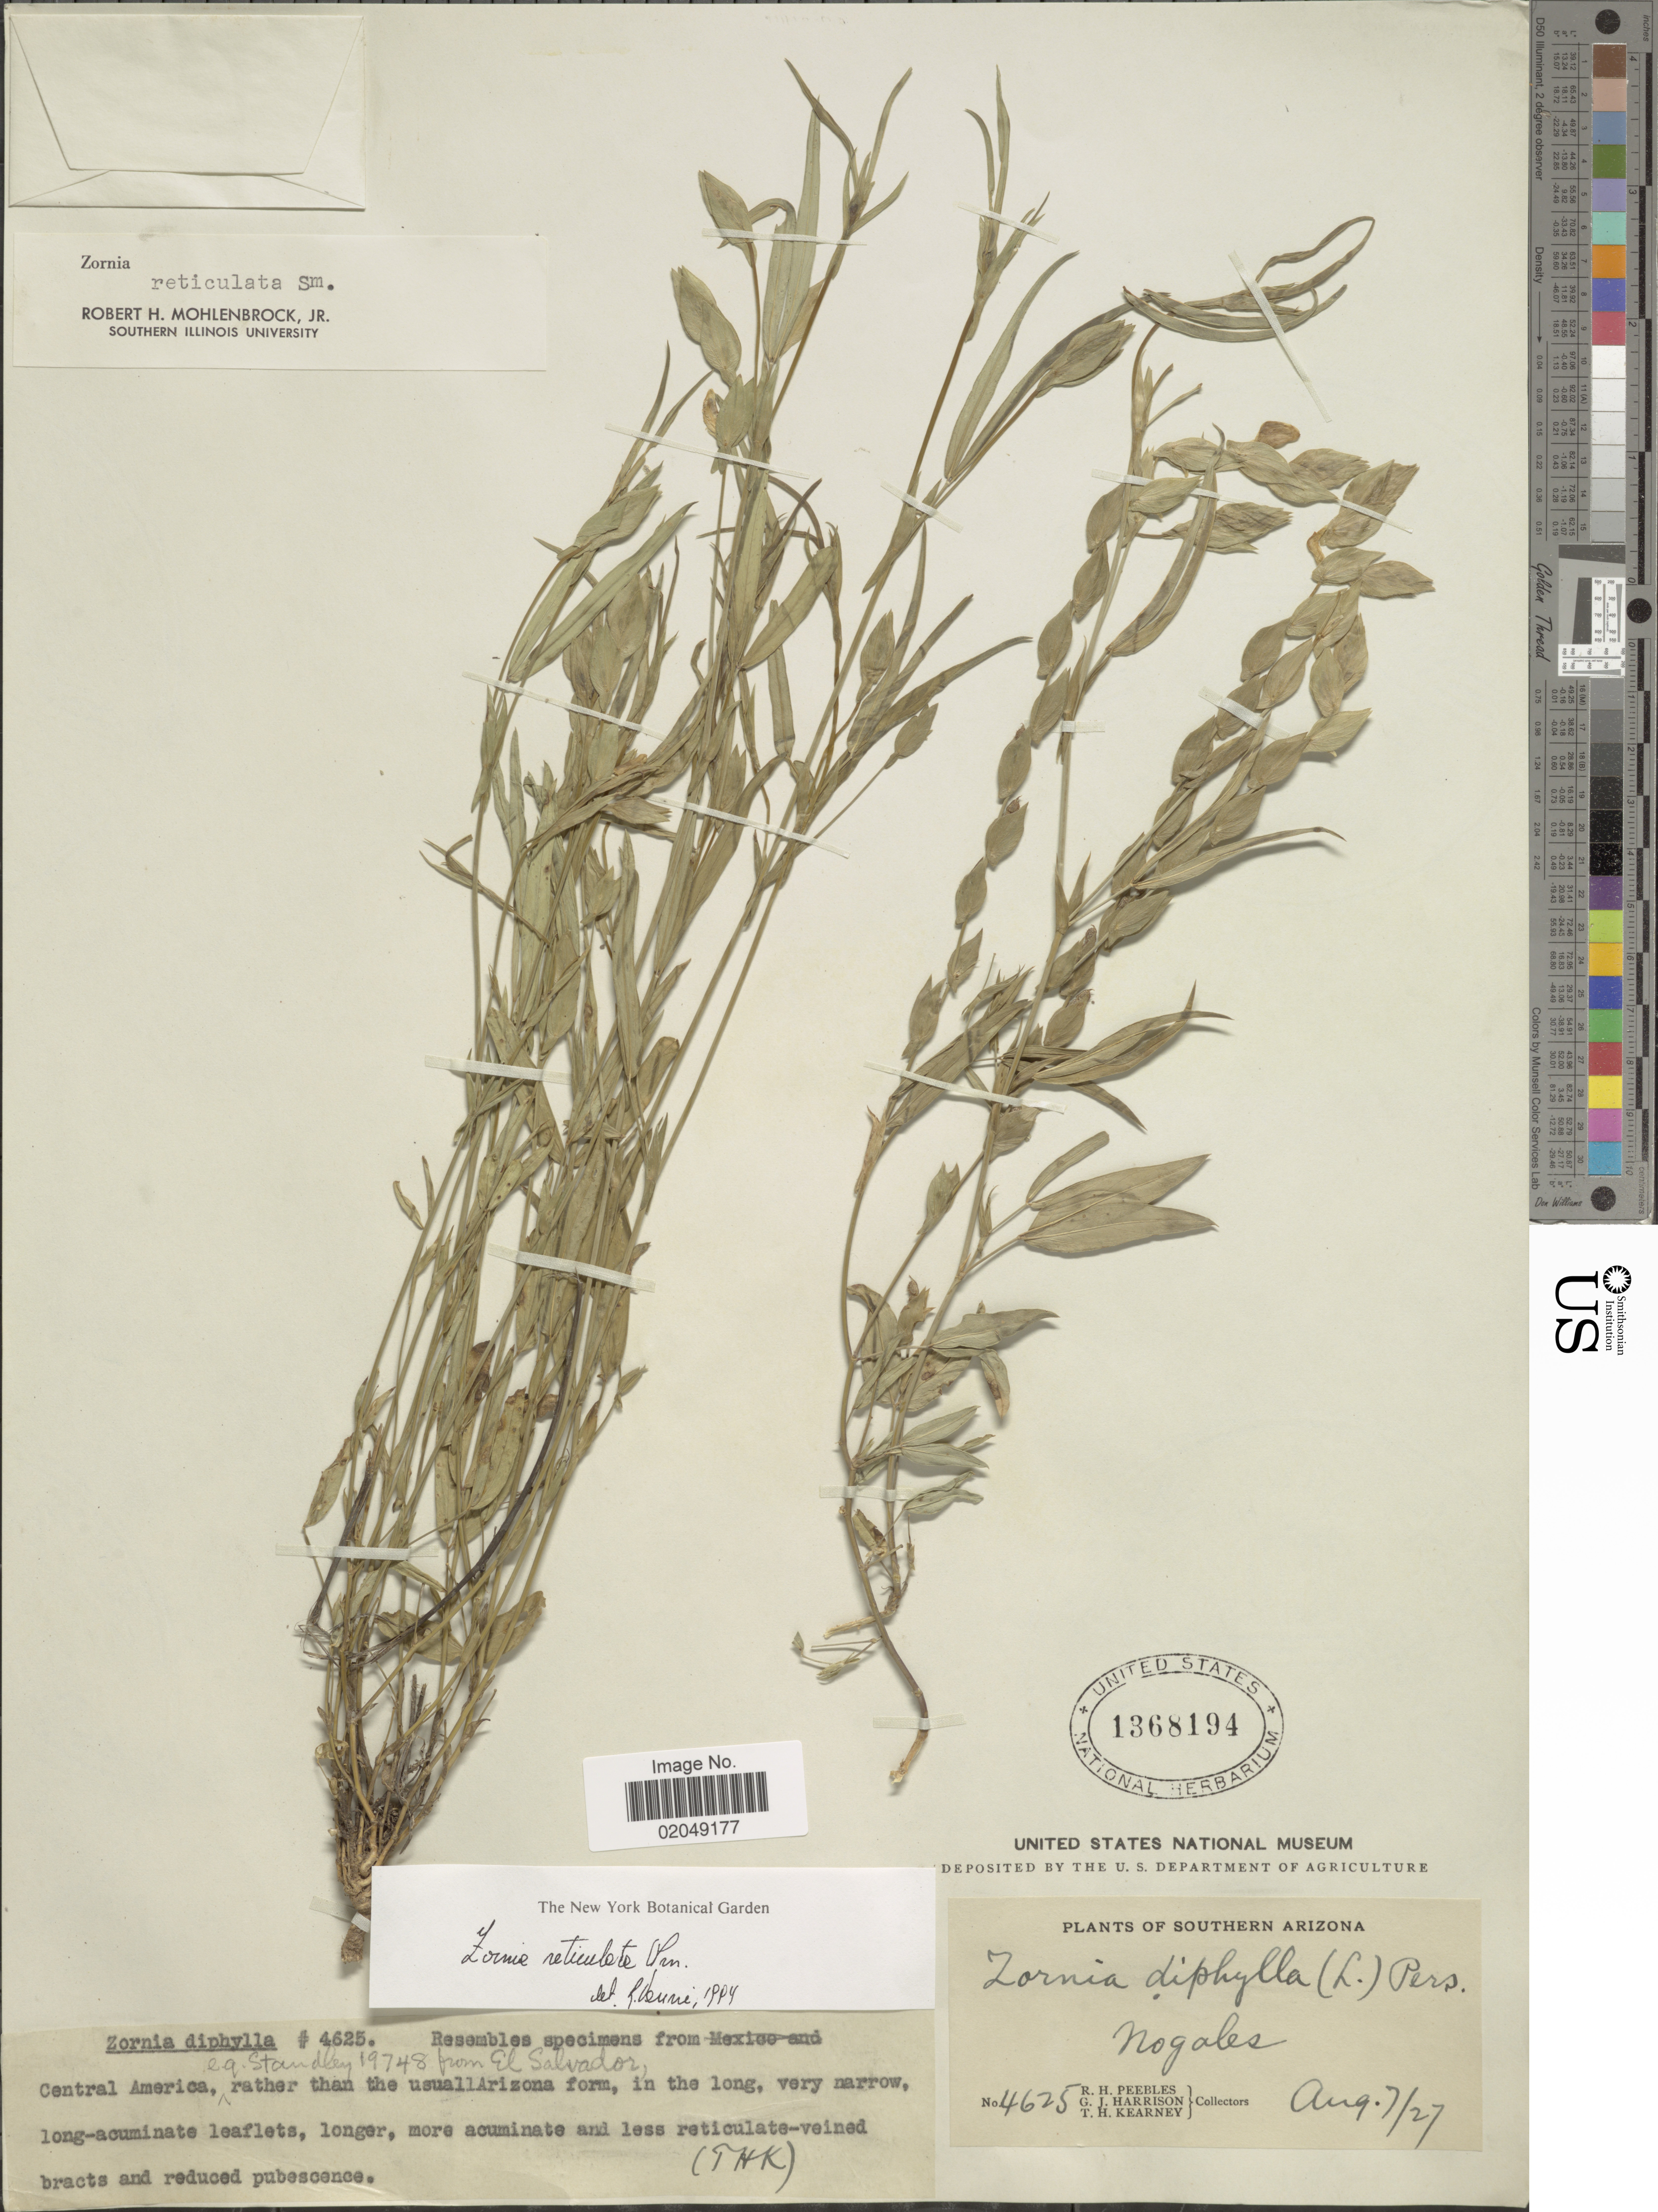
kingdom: Plantae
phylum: Tracheophyta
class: Magnoliopsida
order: Fabales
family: Fabaceae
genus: Zornia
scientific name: Zornia reticulata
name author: Sm.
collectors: R. H. Peebles, G. J. Harrison & T. H. Kearney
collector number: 4625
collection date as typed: Transcribed d/m/y: 7/8/27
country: United States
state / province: Arizona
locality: Southern Arizon, Nogales, Central America, rather than the usual Arizona form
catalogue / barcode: US 1368194